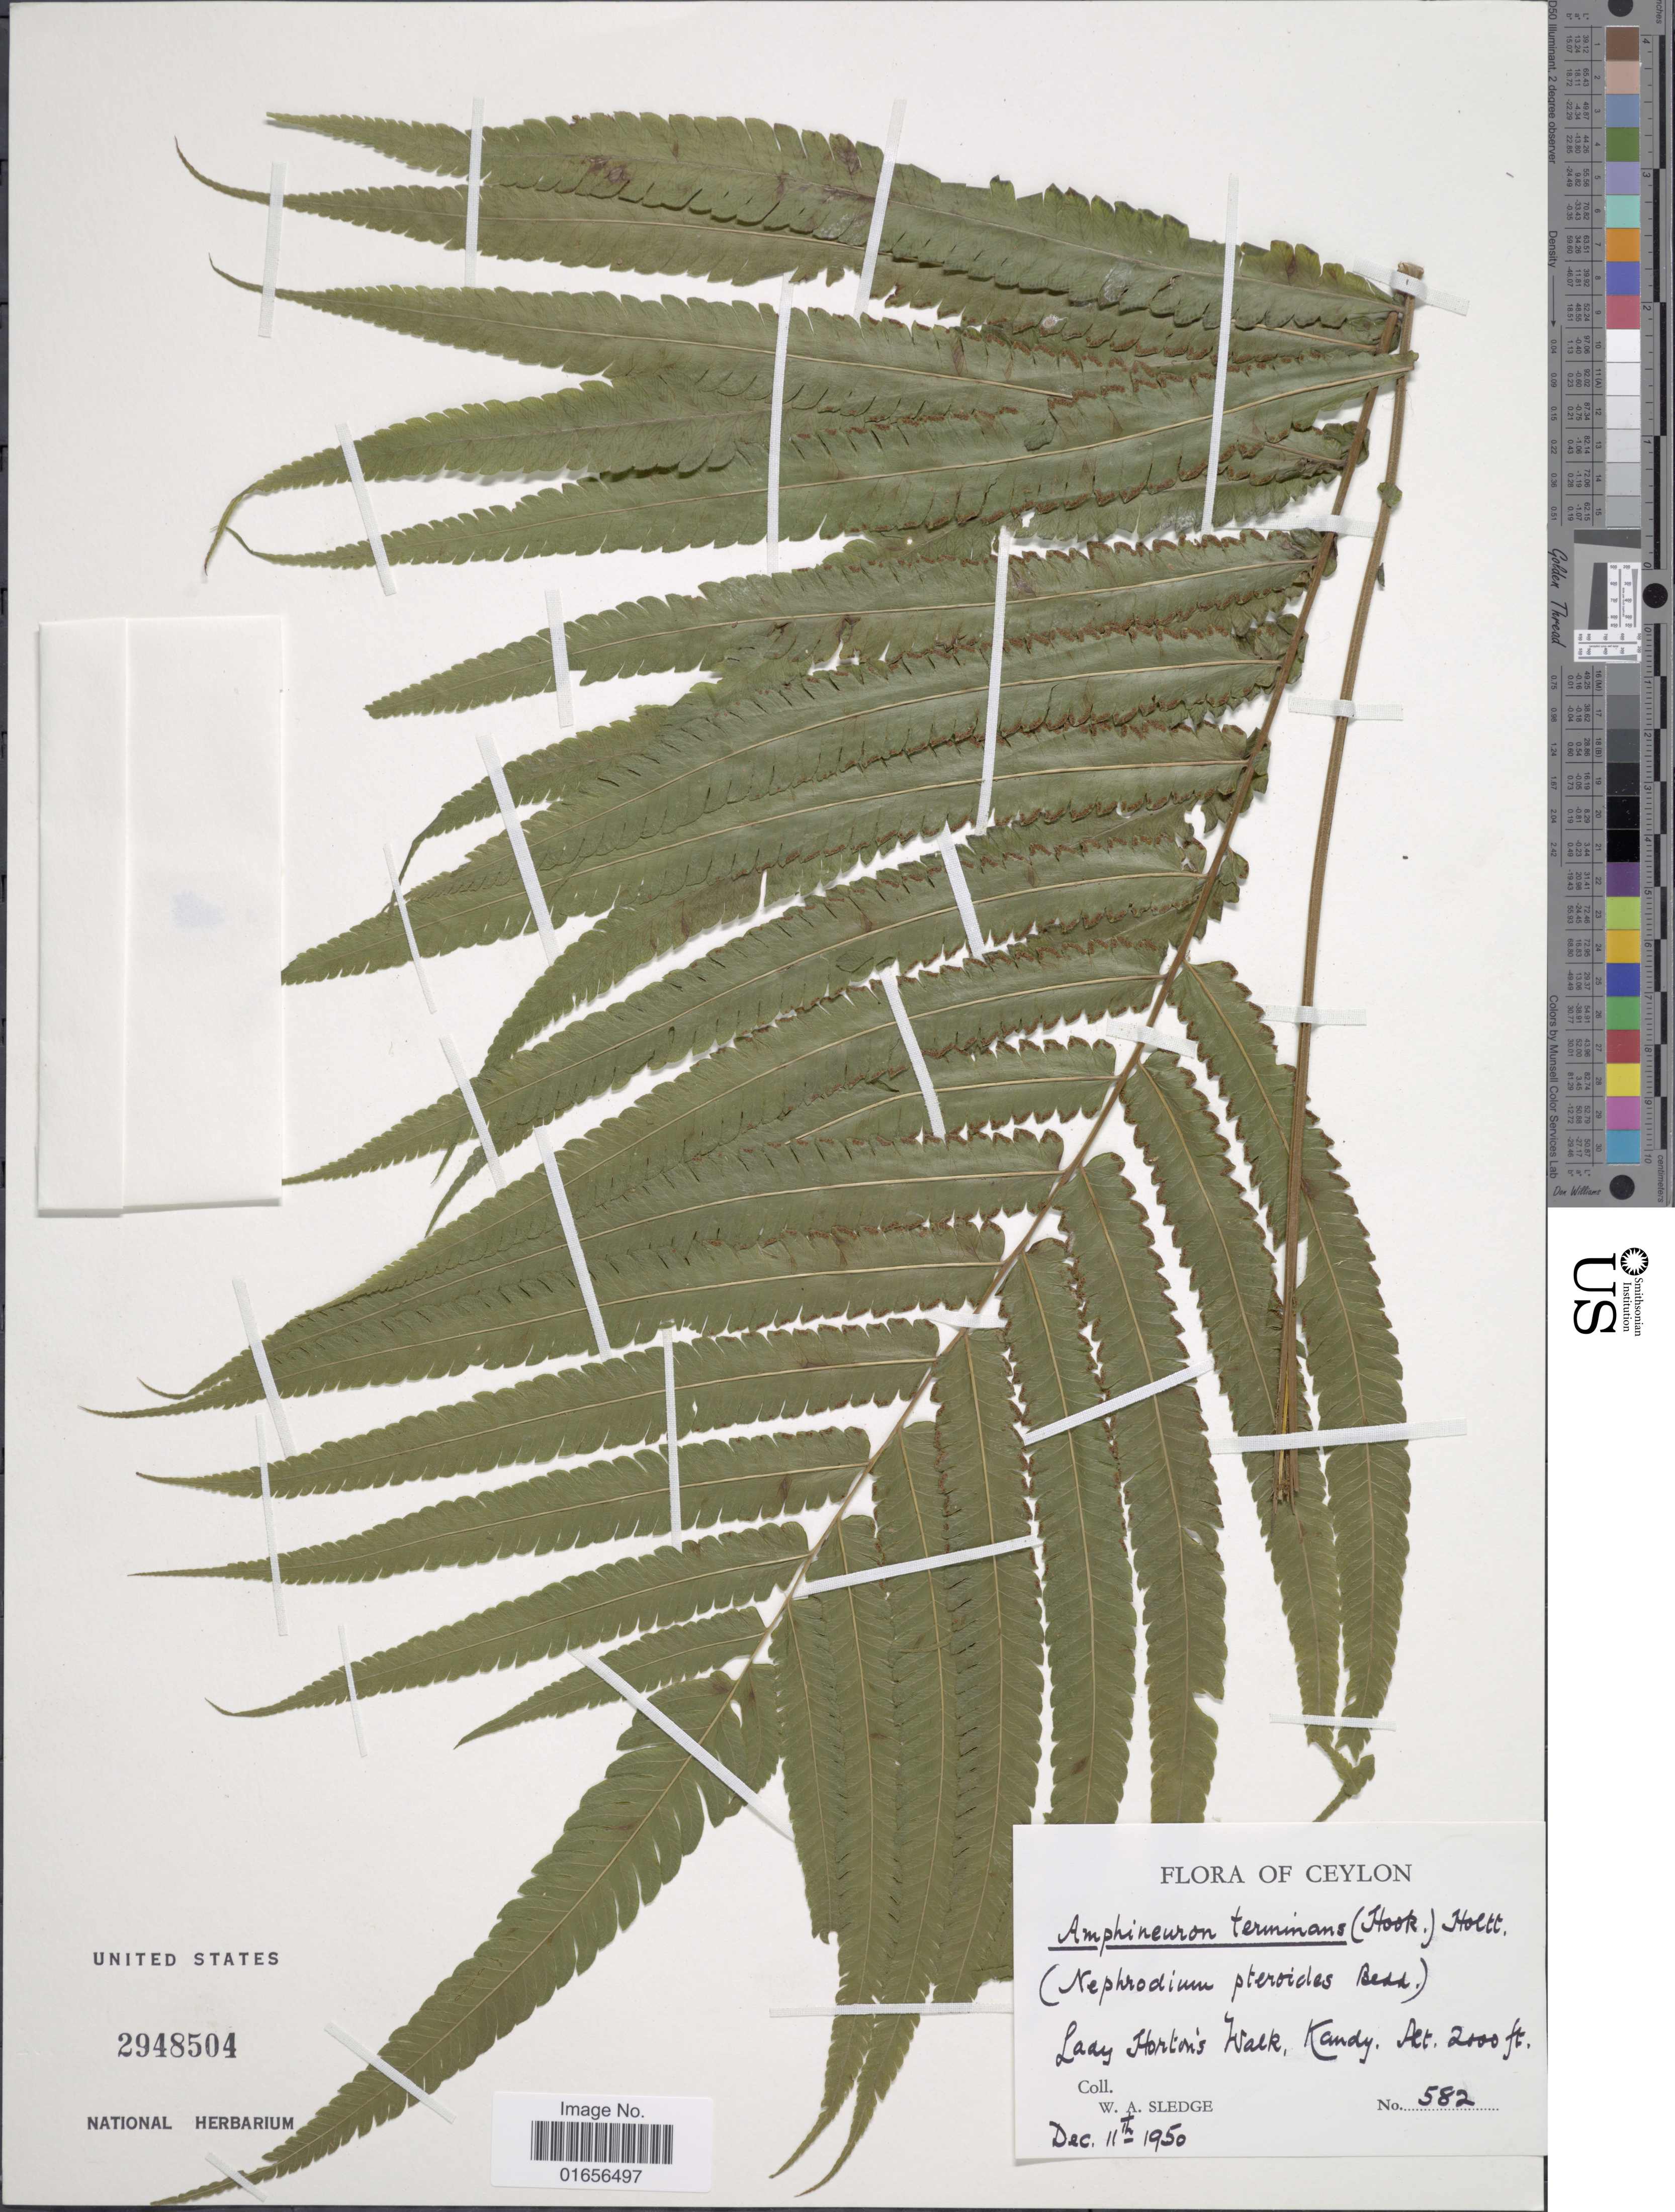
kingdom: Plantae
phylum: Tracheophyta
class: Polypodiopsida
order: Polypodiales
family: Thelypteridaceae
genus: Amphineuron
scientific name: Amphineuron terminans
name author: (J. Sm. ex Hook.) Holttum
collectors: W. A. Sledge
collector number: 582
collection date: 1950-12-11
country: Sri Lanka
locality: Ceylon, Lady Horton's Walk, Kandy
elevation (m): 610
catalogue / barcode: US 2948504